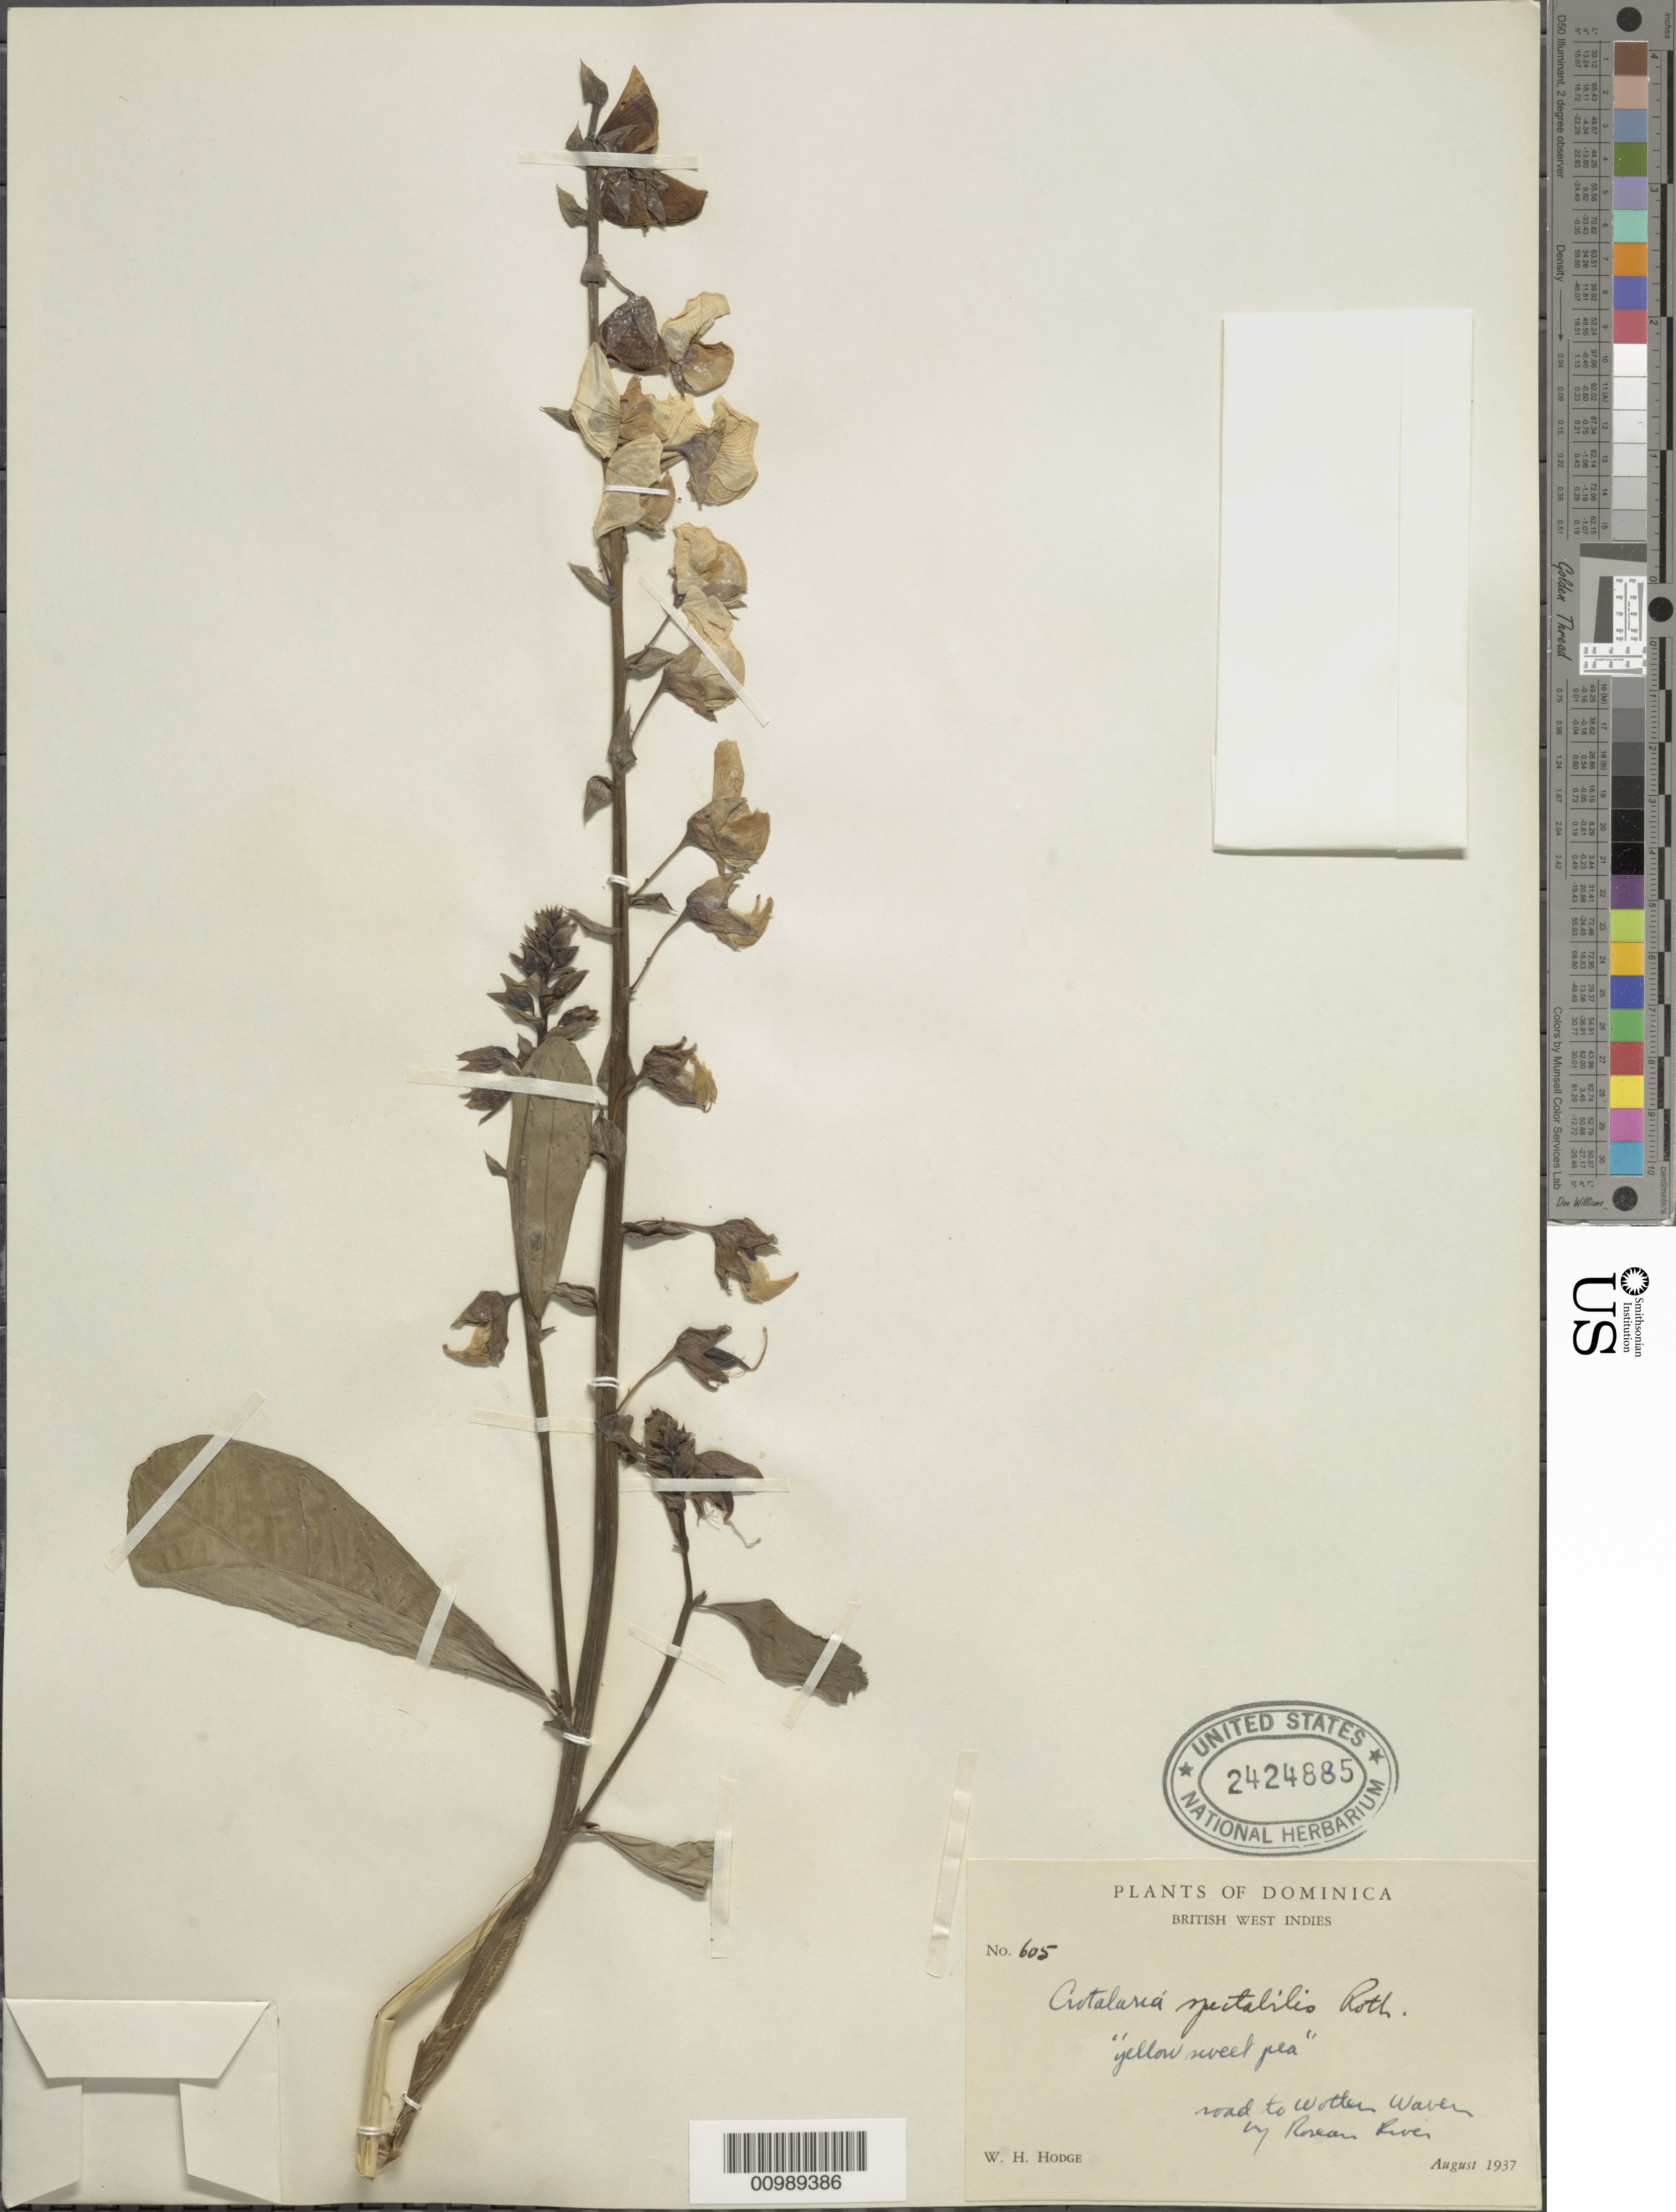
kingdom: Plantae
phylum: Tracheophyta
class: Magnoliopsida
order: Fabales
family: Fabaceae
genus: Crotalaria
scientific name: Crotalaria spectabilis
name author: Roth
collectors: W. Hodge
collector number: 605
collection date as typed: Aug 1937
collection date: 1937-08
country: Dominica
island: Dominica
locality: Road to Wotler Waver by Roseau River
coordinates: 0 N, 0 E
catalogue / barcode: US 2424885